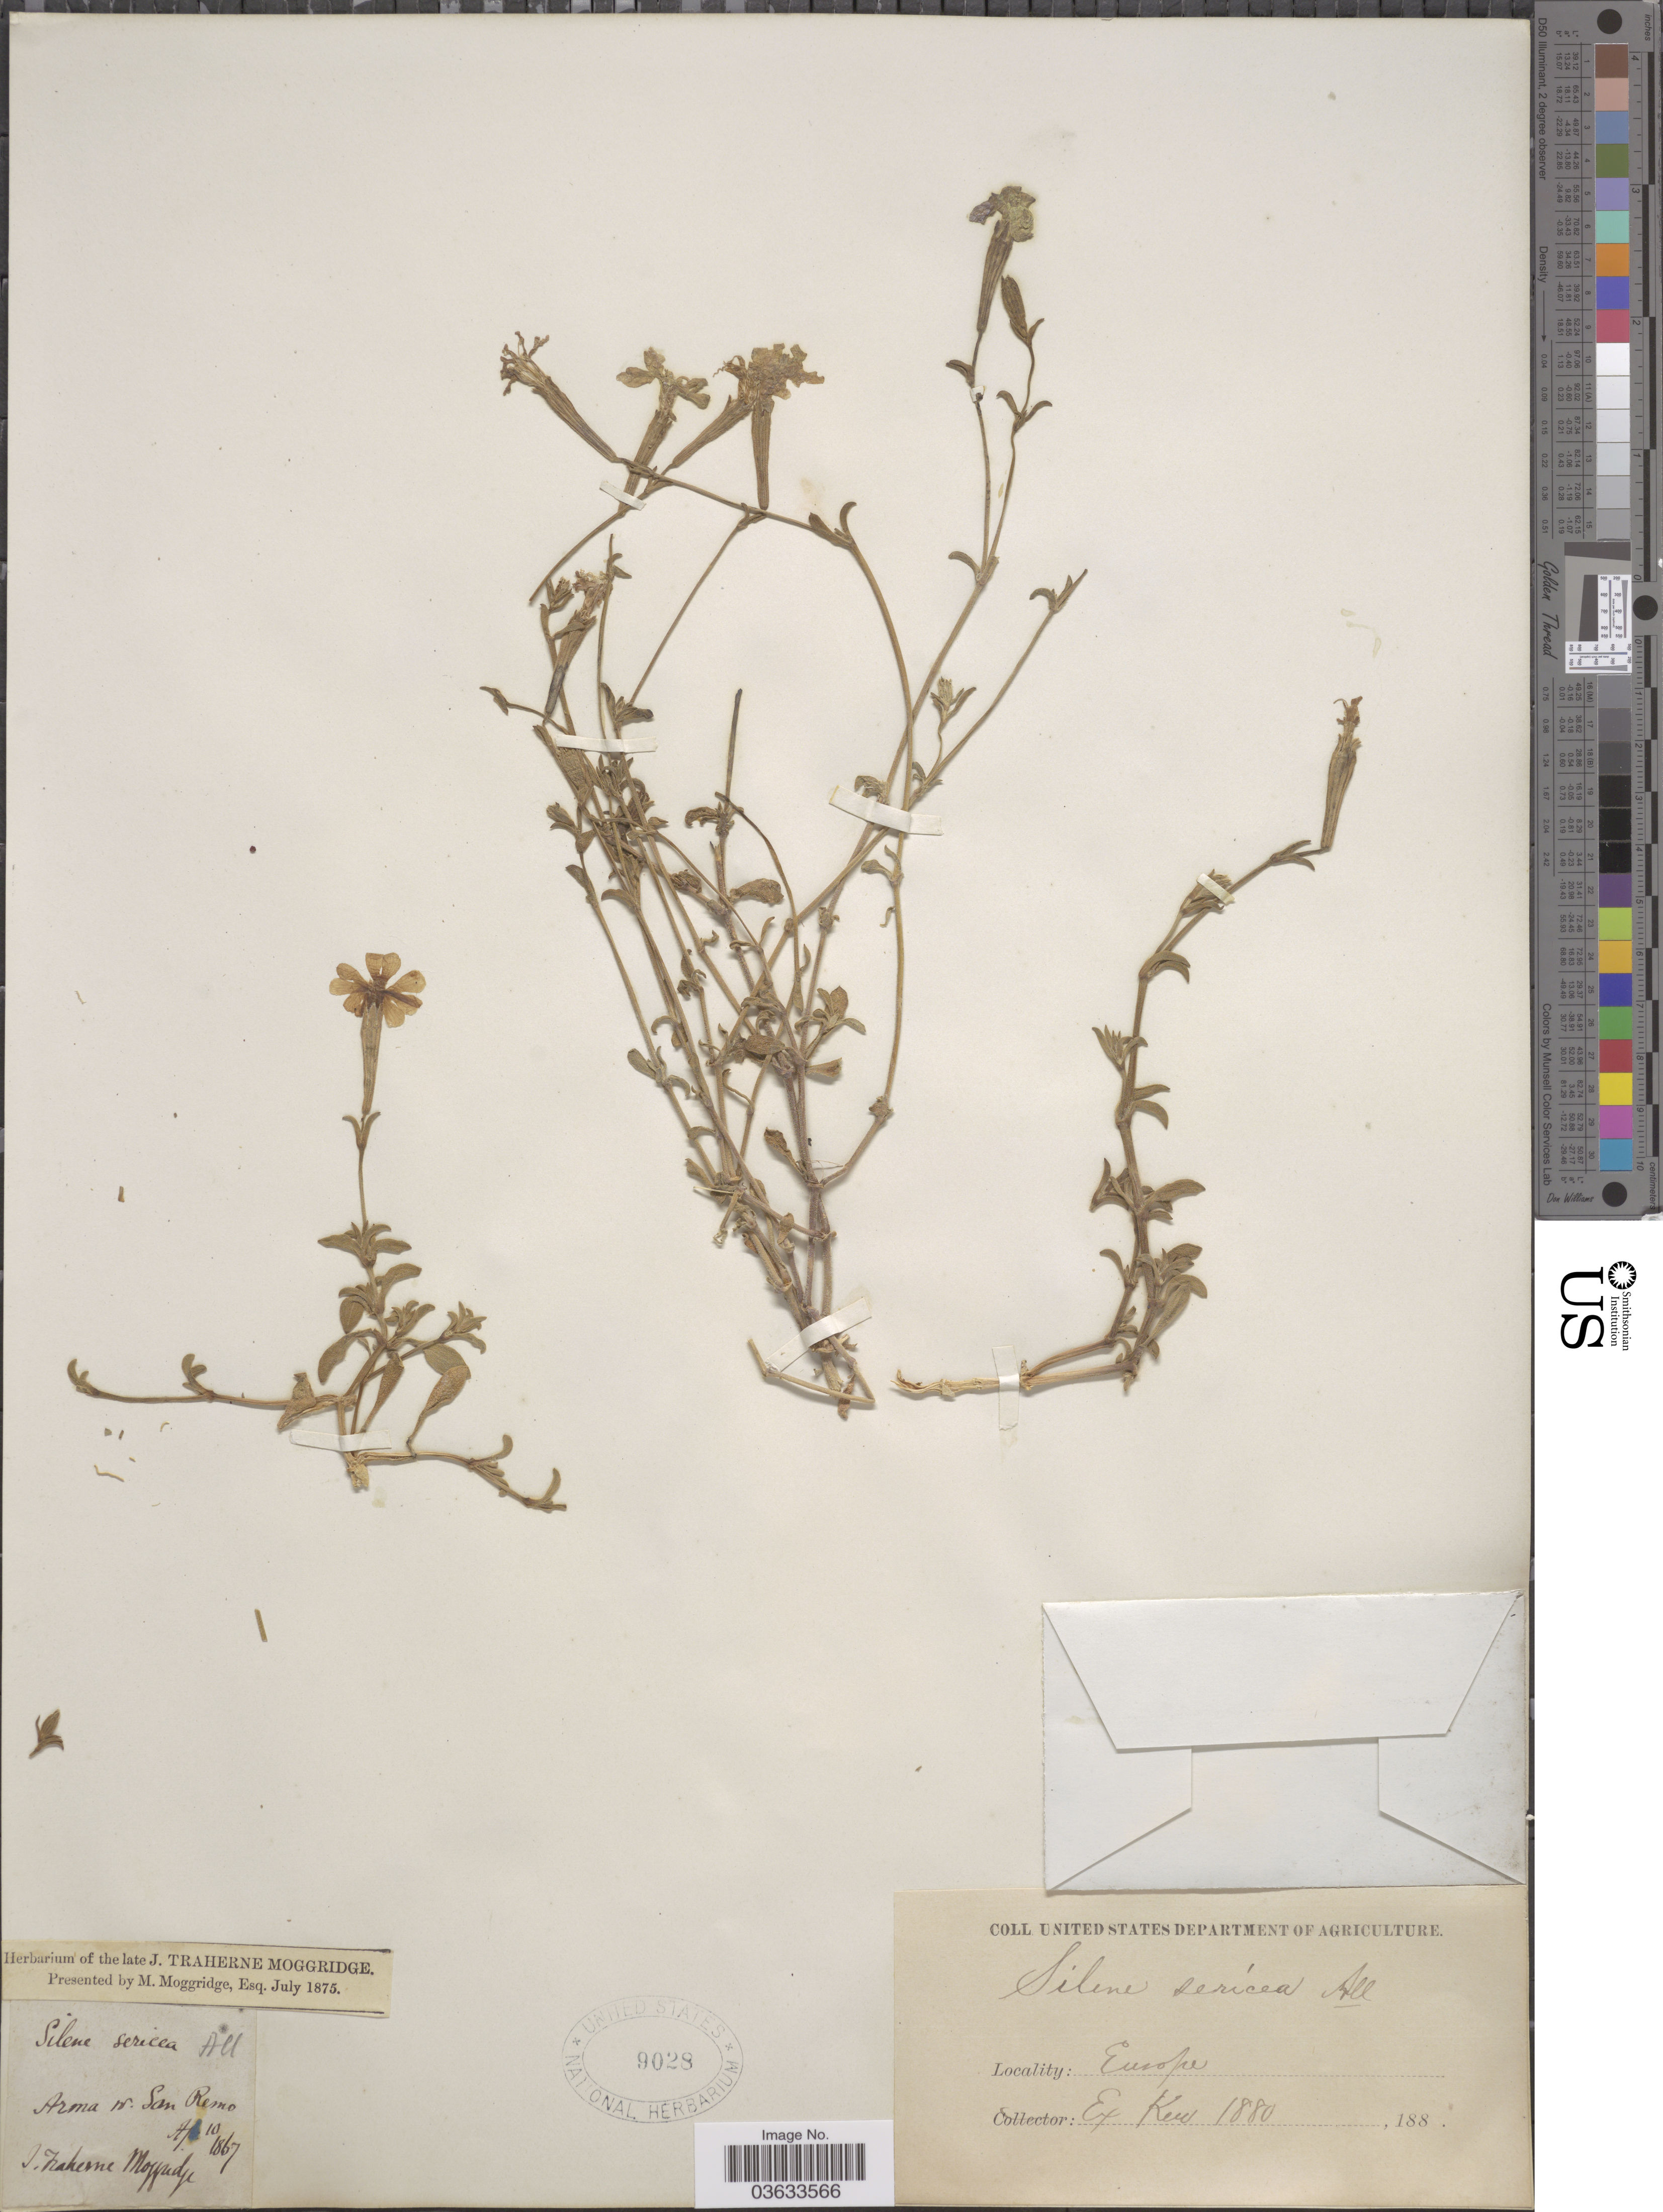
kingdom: Plantae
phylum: Tracheophyta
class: Magnoliopsida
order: Caryophyllales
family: Caryophyllaceae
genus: Silene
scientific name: Silene sericea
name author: All.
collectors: J. T. Moggridge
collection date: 1867-04-10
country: Italy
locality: Arma nr. San Remo. Europe.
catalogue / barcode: US 9028